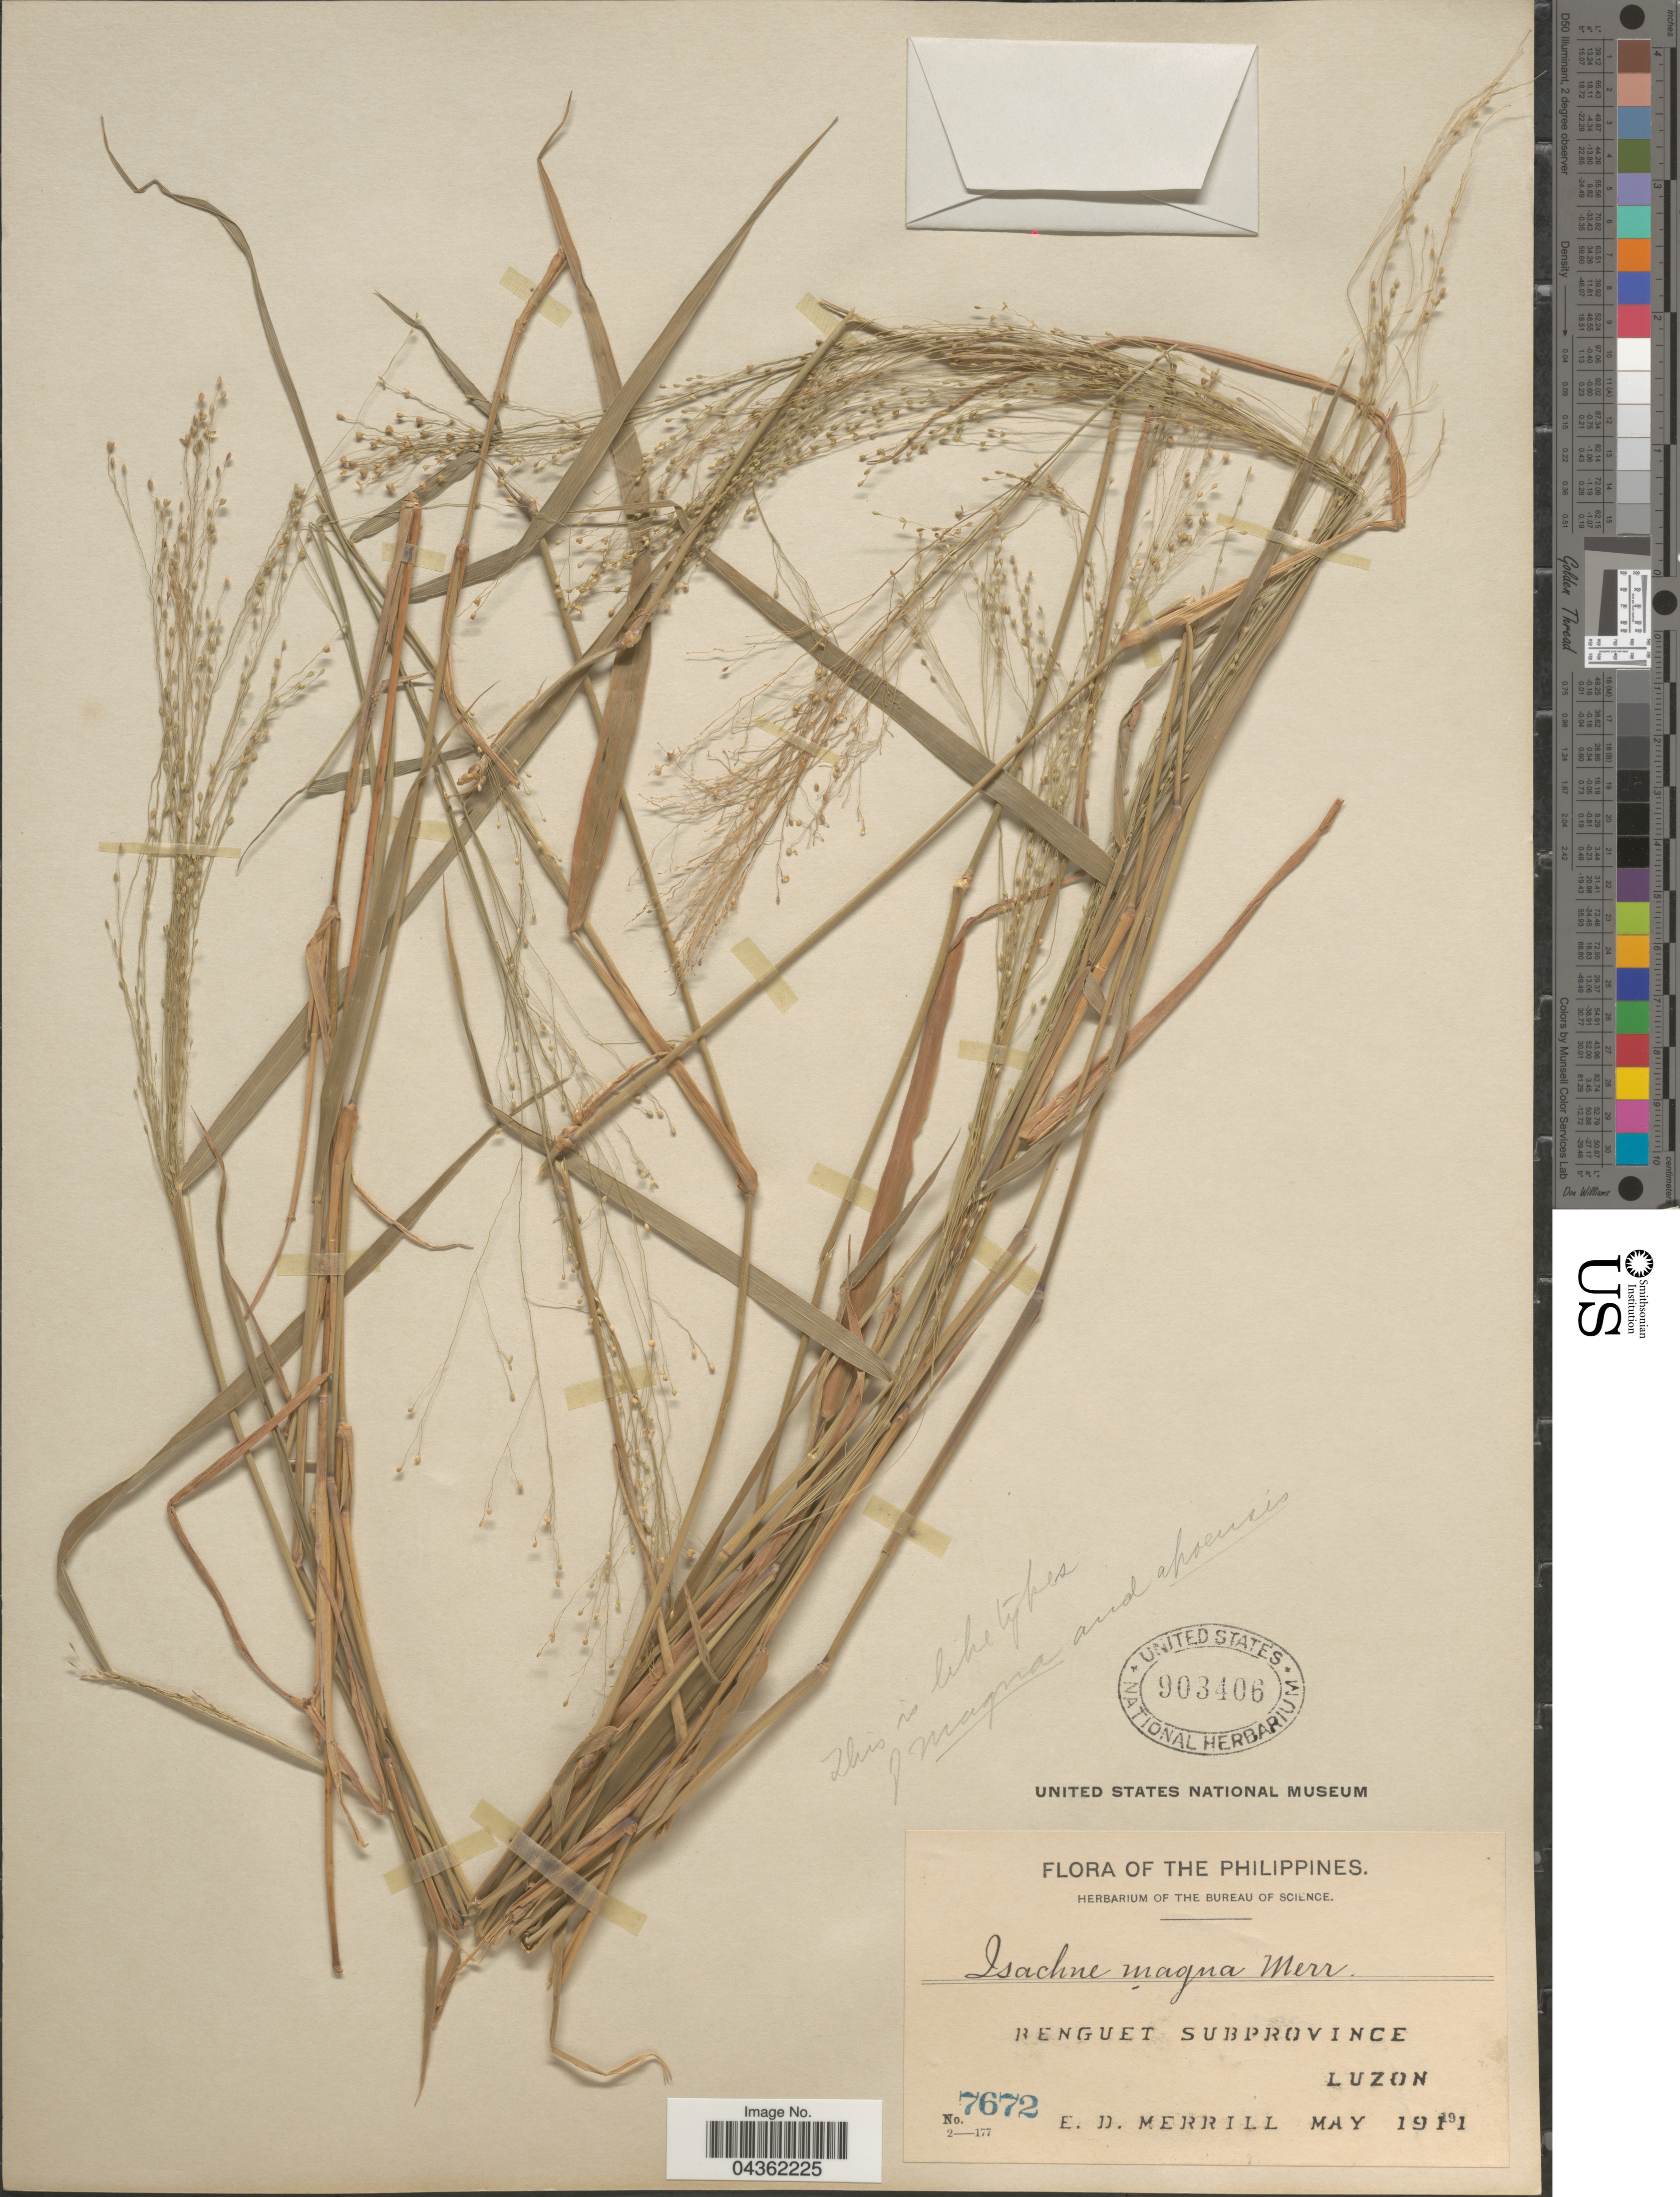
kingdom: Plantae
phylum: Tracheophyta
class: Liliopsida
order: Poales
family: Poaceae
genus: Isachne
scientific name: Isachne albens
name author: Trin.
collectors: E. D. Merrill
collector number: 7672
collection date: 1911-05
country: Philippines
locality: Benguet Subprovince, Luzon.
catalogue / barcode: US 903406